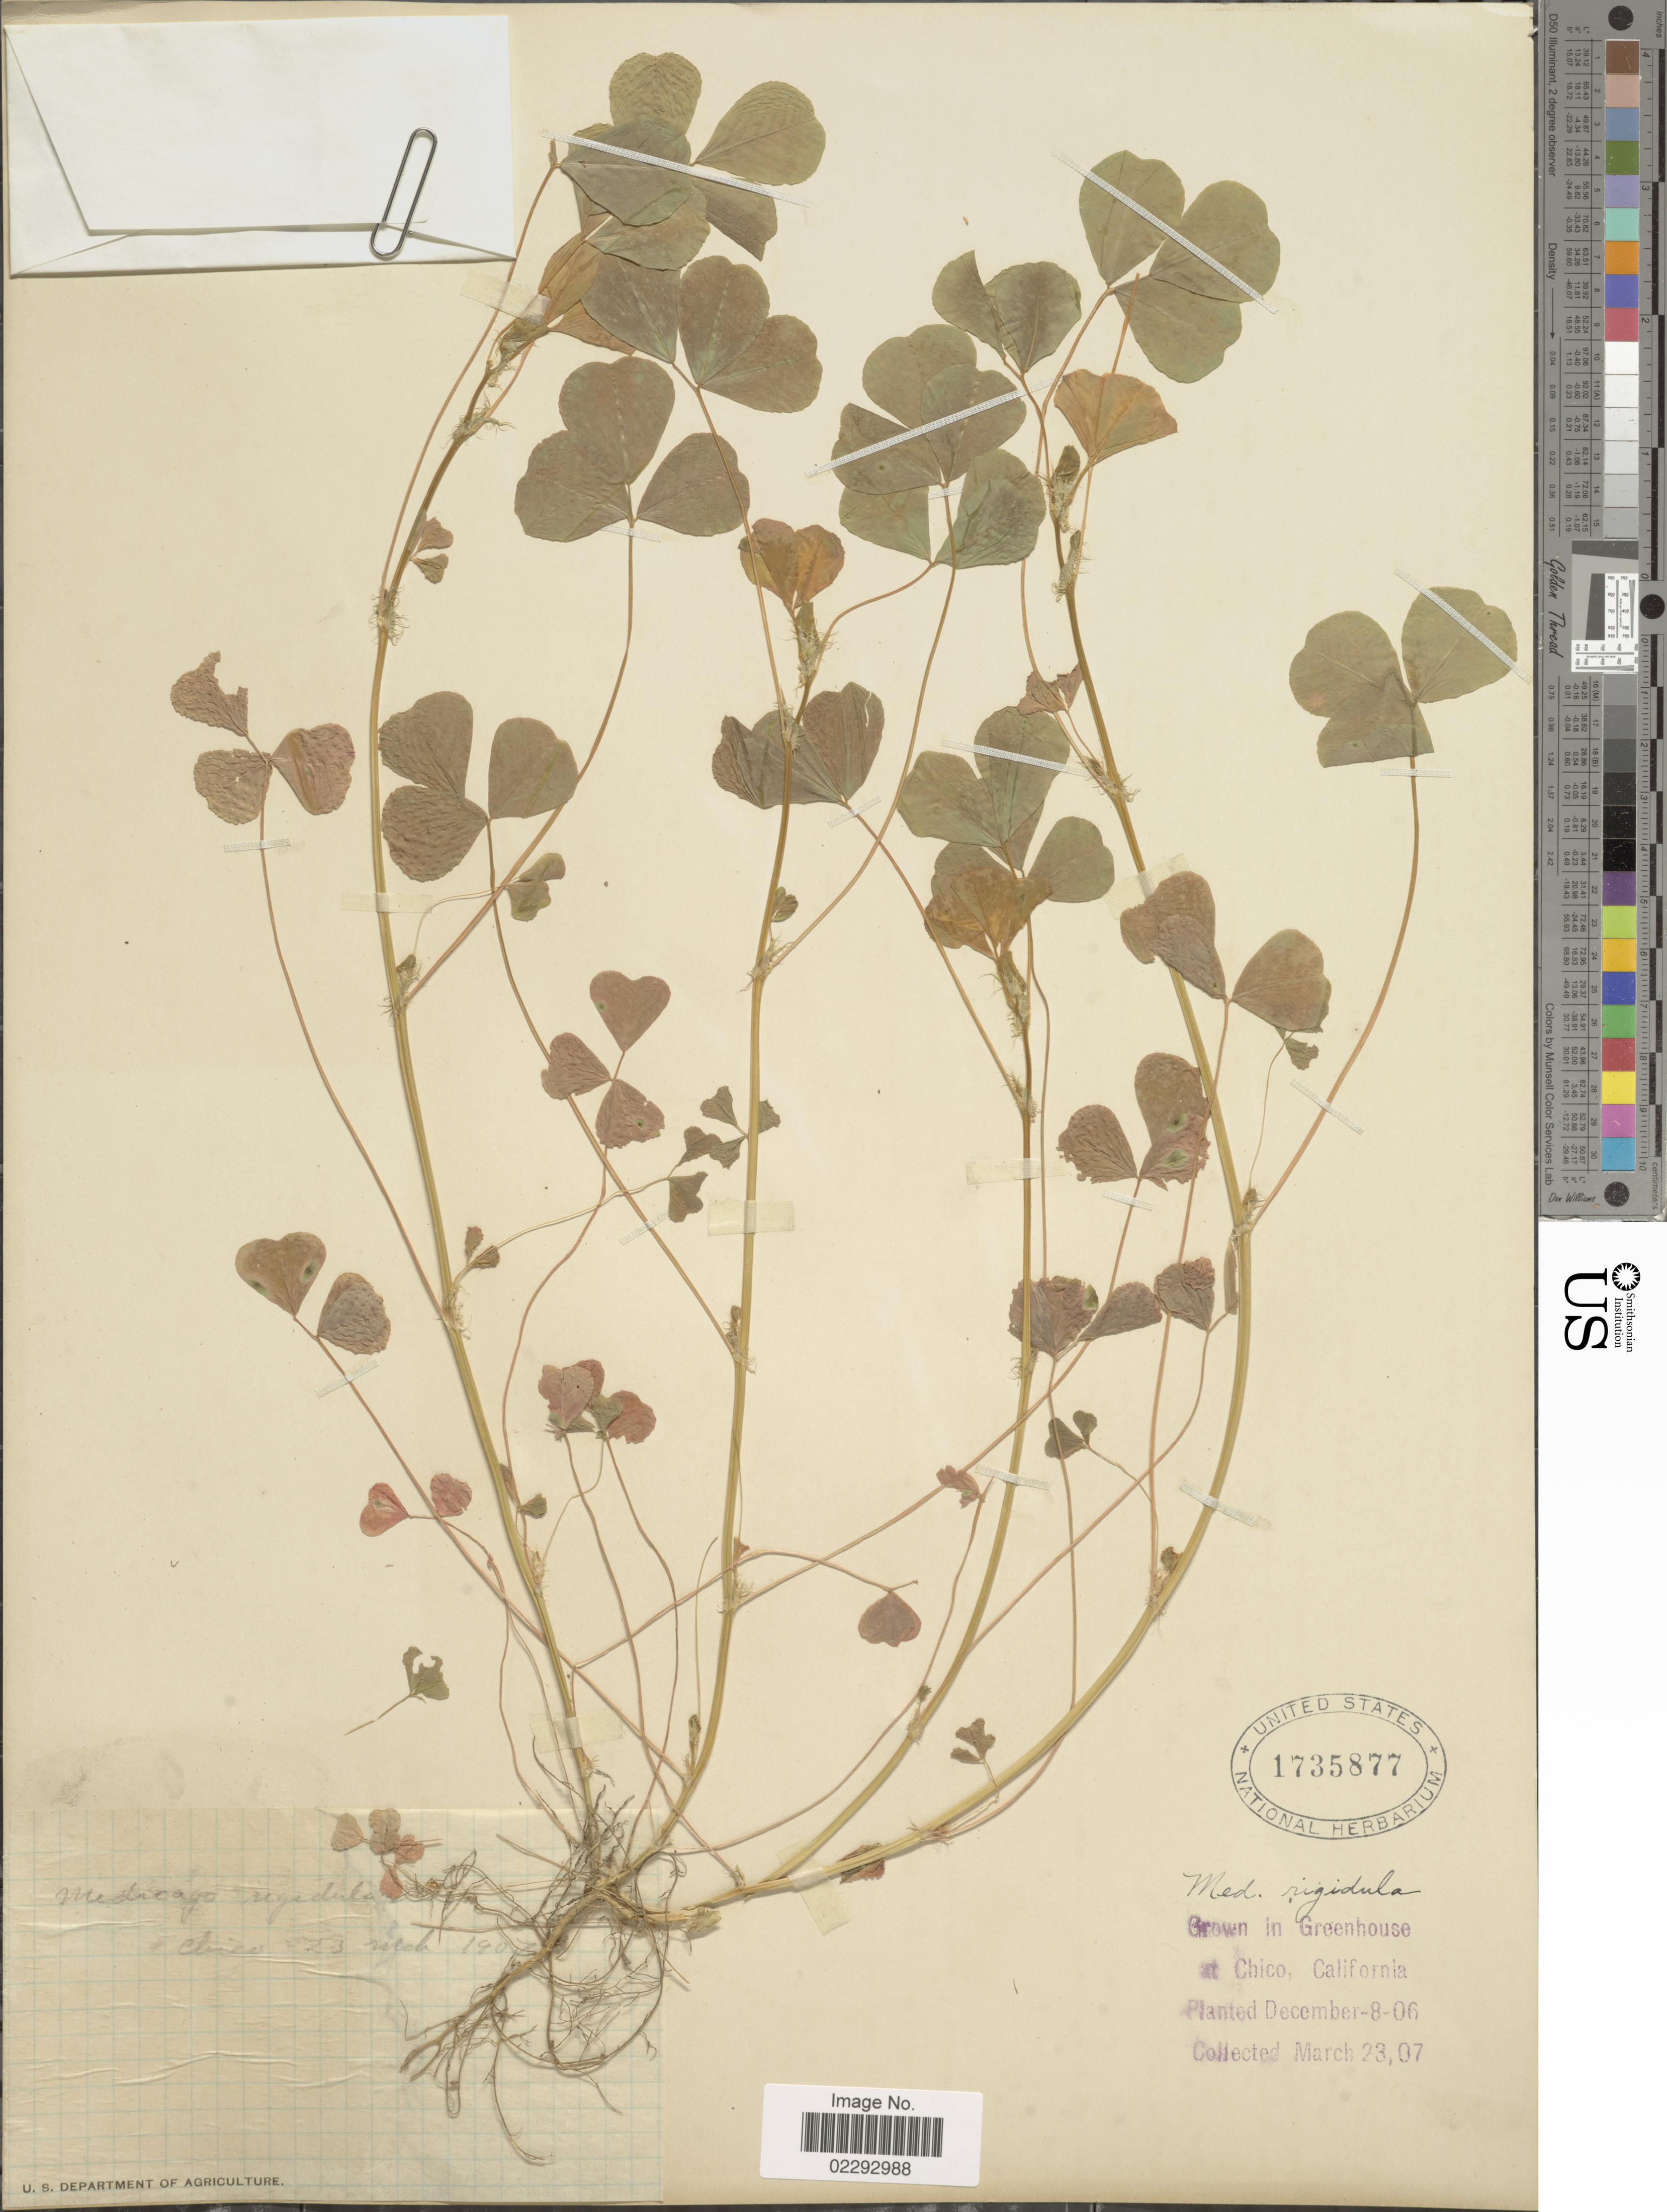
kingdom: Plantae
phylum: Tracheophyta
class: Magnoliopsida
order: Fabales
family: Fabaceae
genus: Medicago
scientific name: Medicago rigidula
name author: (L.) All.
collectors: U.S. Department of Agriculture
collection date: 1907-03-23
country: United States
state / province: California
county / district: Butte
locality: Chico, California.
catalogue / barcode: US 1735877